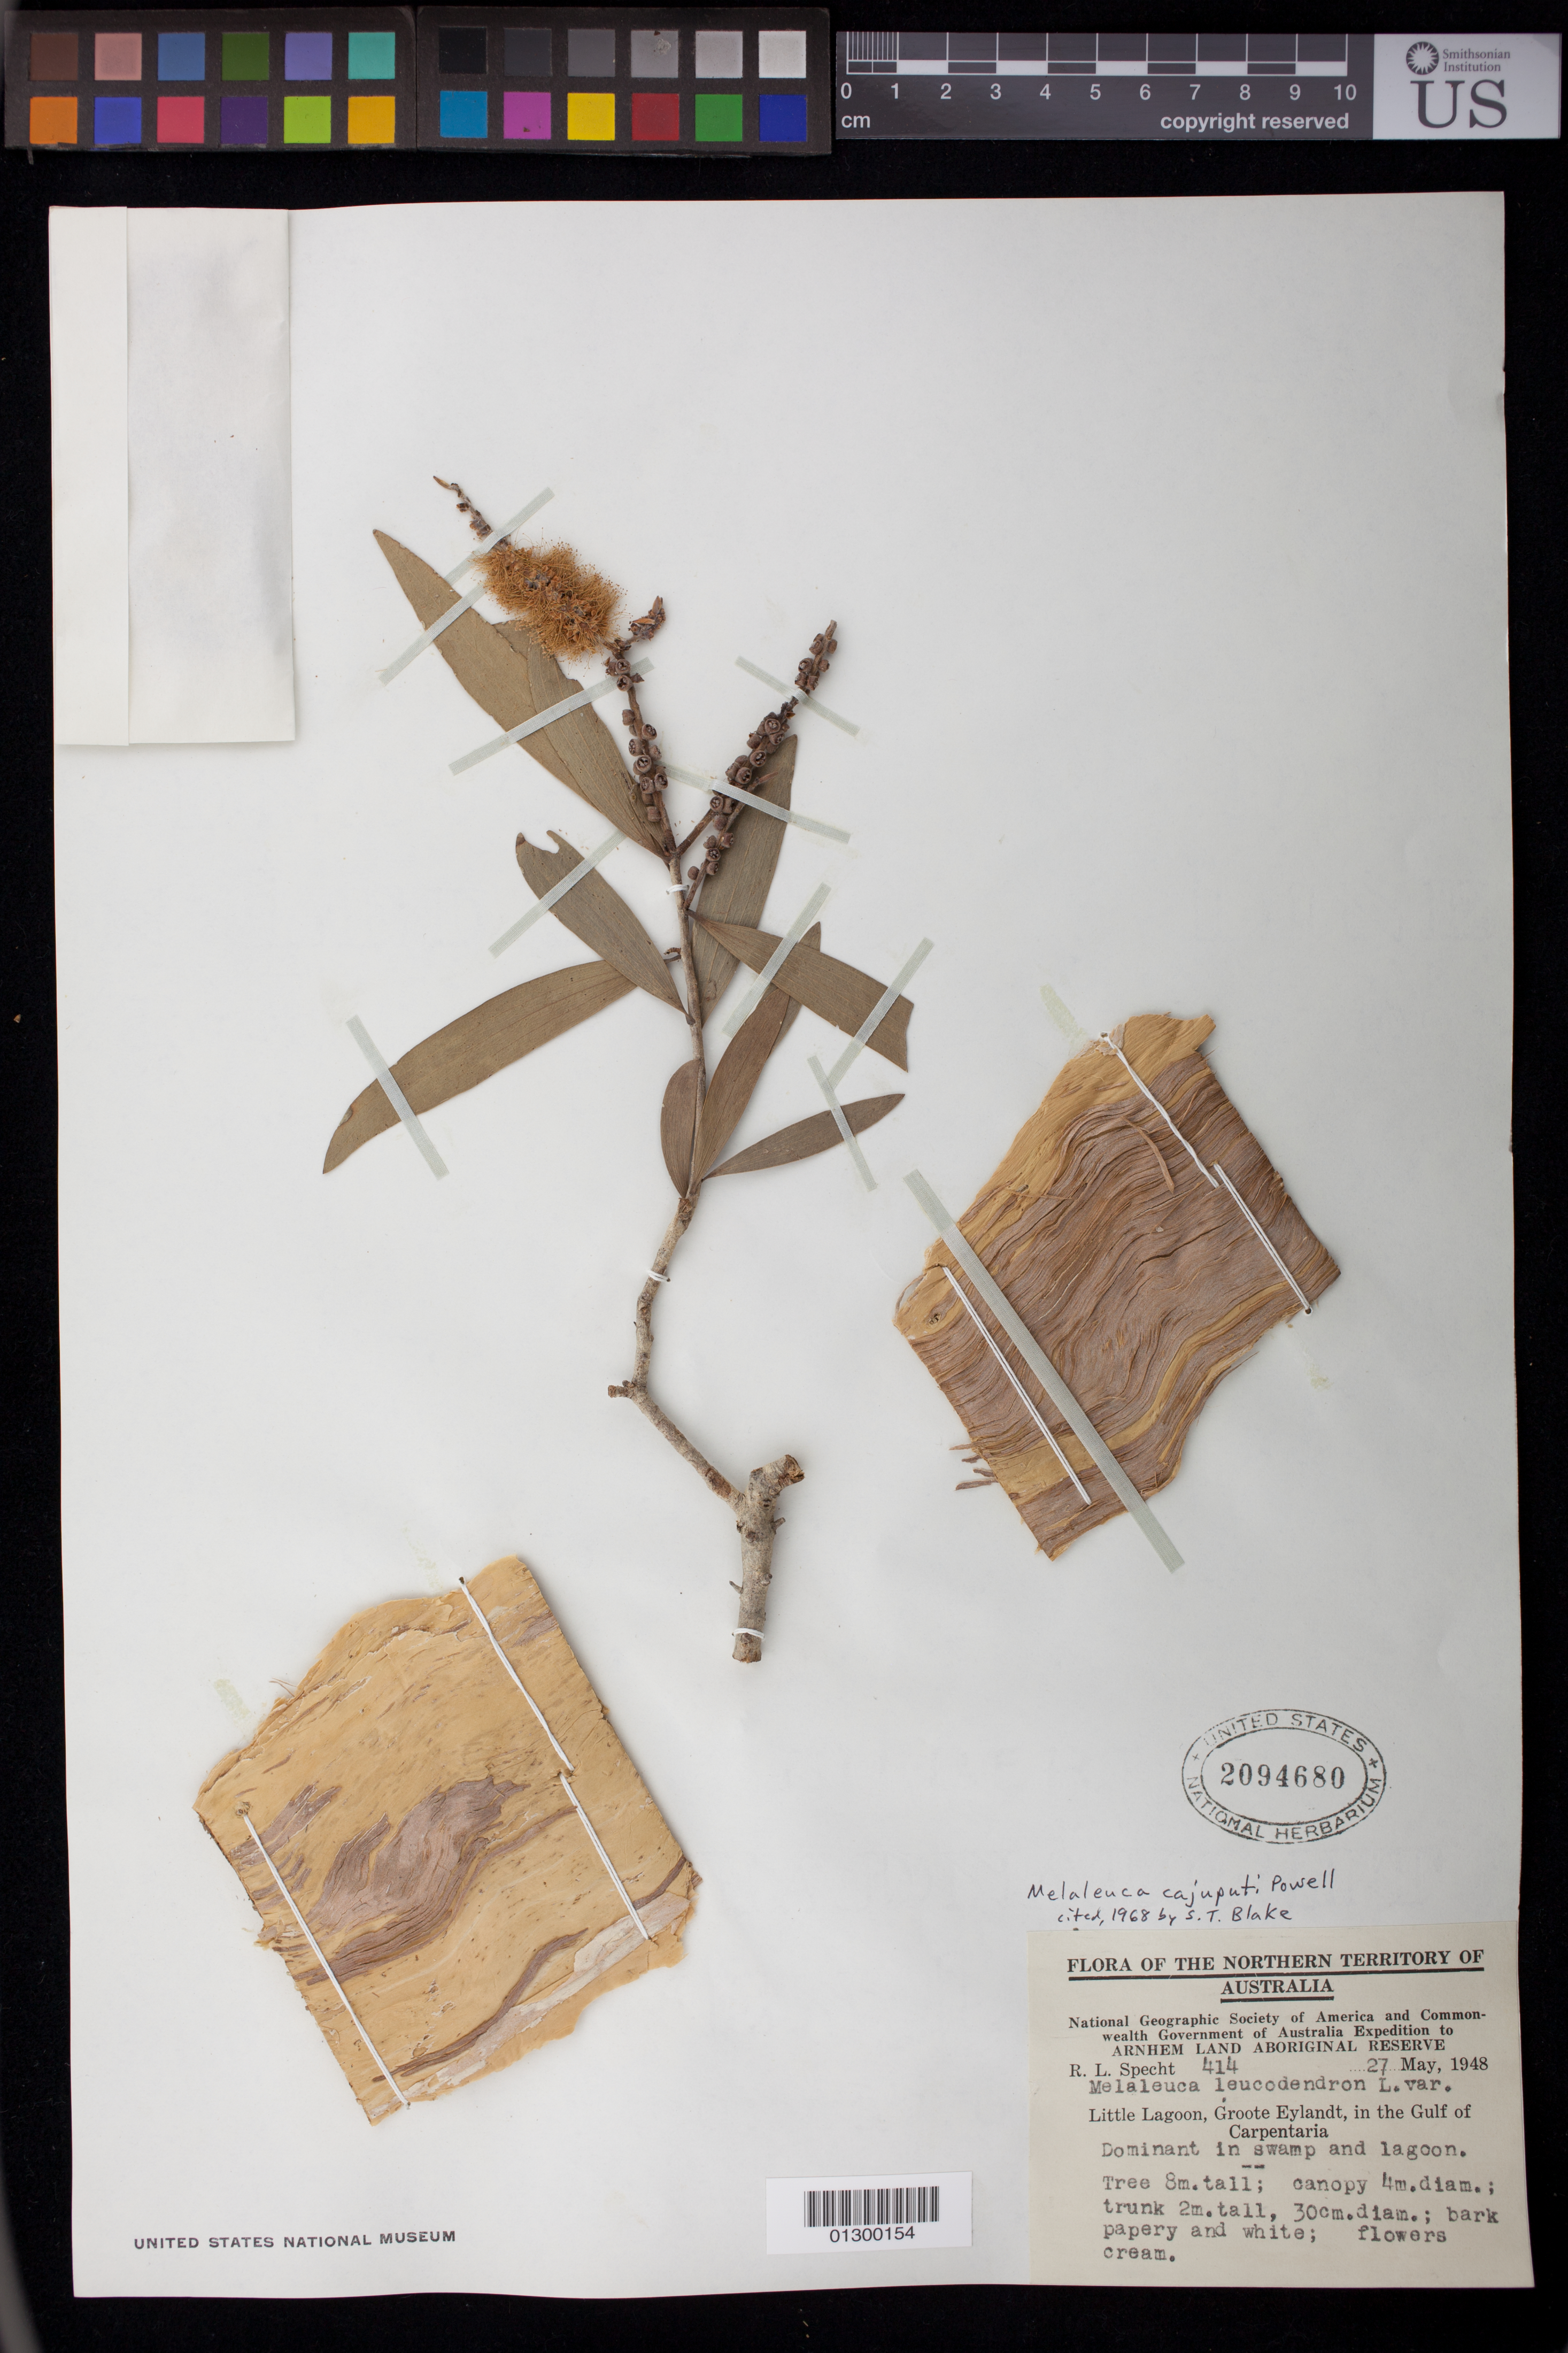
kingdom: Plantae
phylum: Tracheophyta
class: Magnoliopsida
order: Myrtales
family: Myrtaceae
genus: Melaleuca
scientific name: Melaleuca cajuputi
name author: Powell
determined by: Blake, S. T.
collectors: R. L. Specht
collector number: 414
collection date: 1948-05-27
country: Australia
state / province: Northern Territory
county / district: East Arnhem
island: Groote Eylandt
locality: Little Lagoon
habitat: Dominant in swamp and lagoon.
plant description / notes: Tree 8 m. tall; canopy 4 m. diam; trunk 2 m. tall, 30 cm. diam.; bark paper and white; flowers cream.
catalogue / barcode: US 2094680